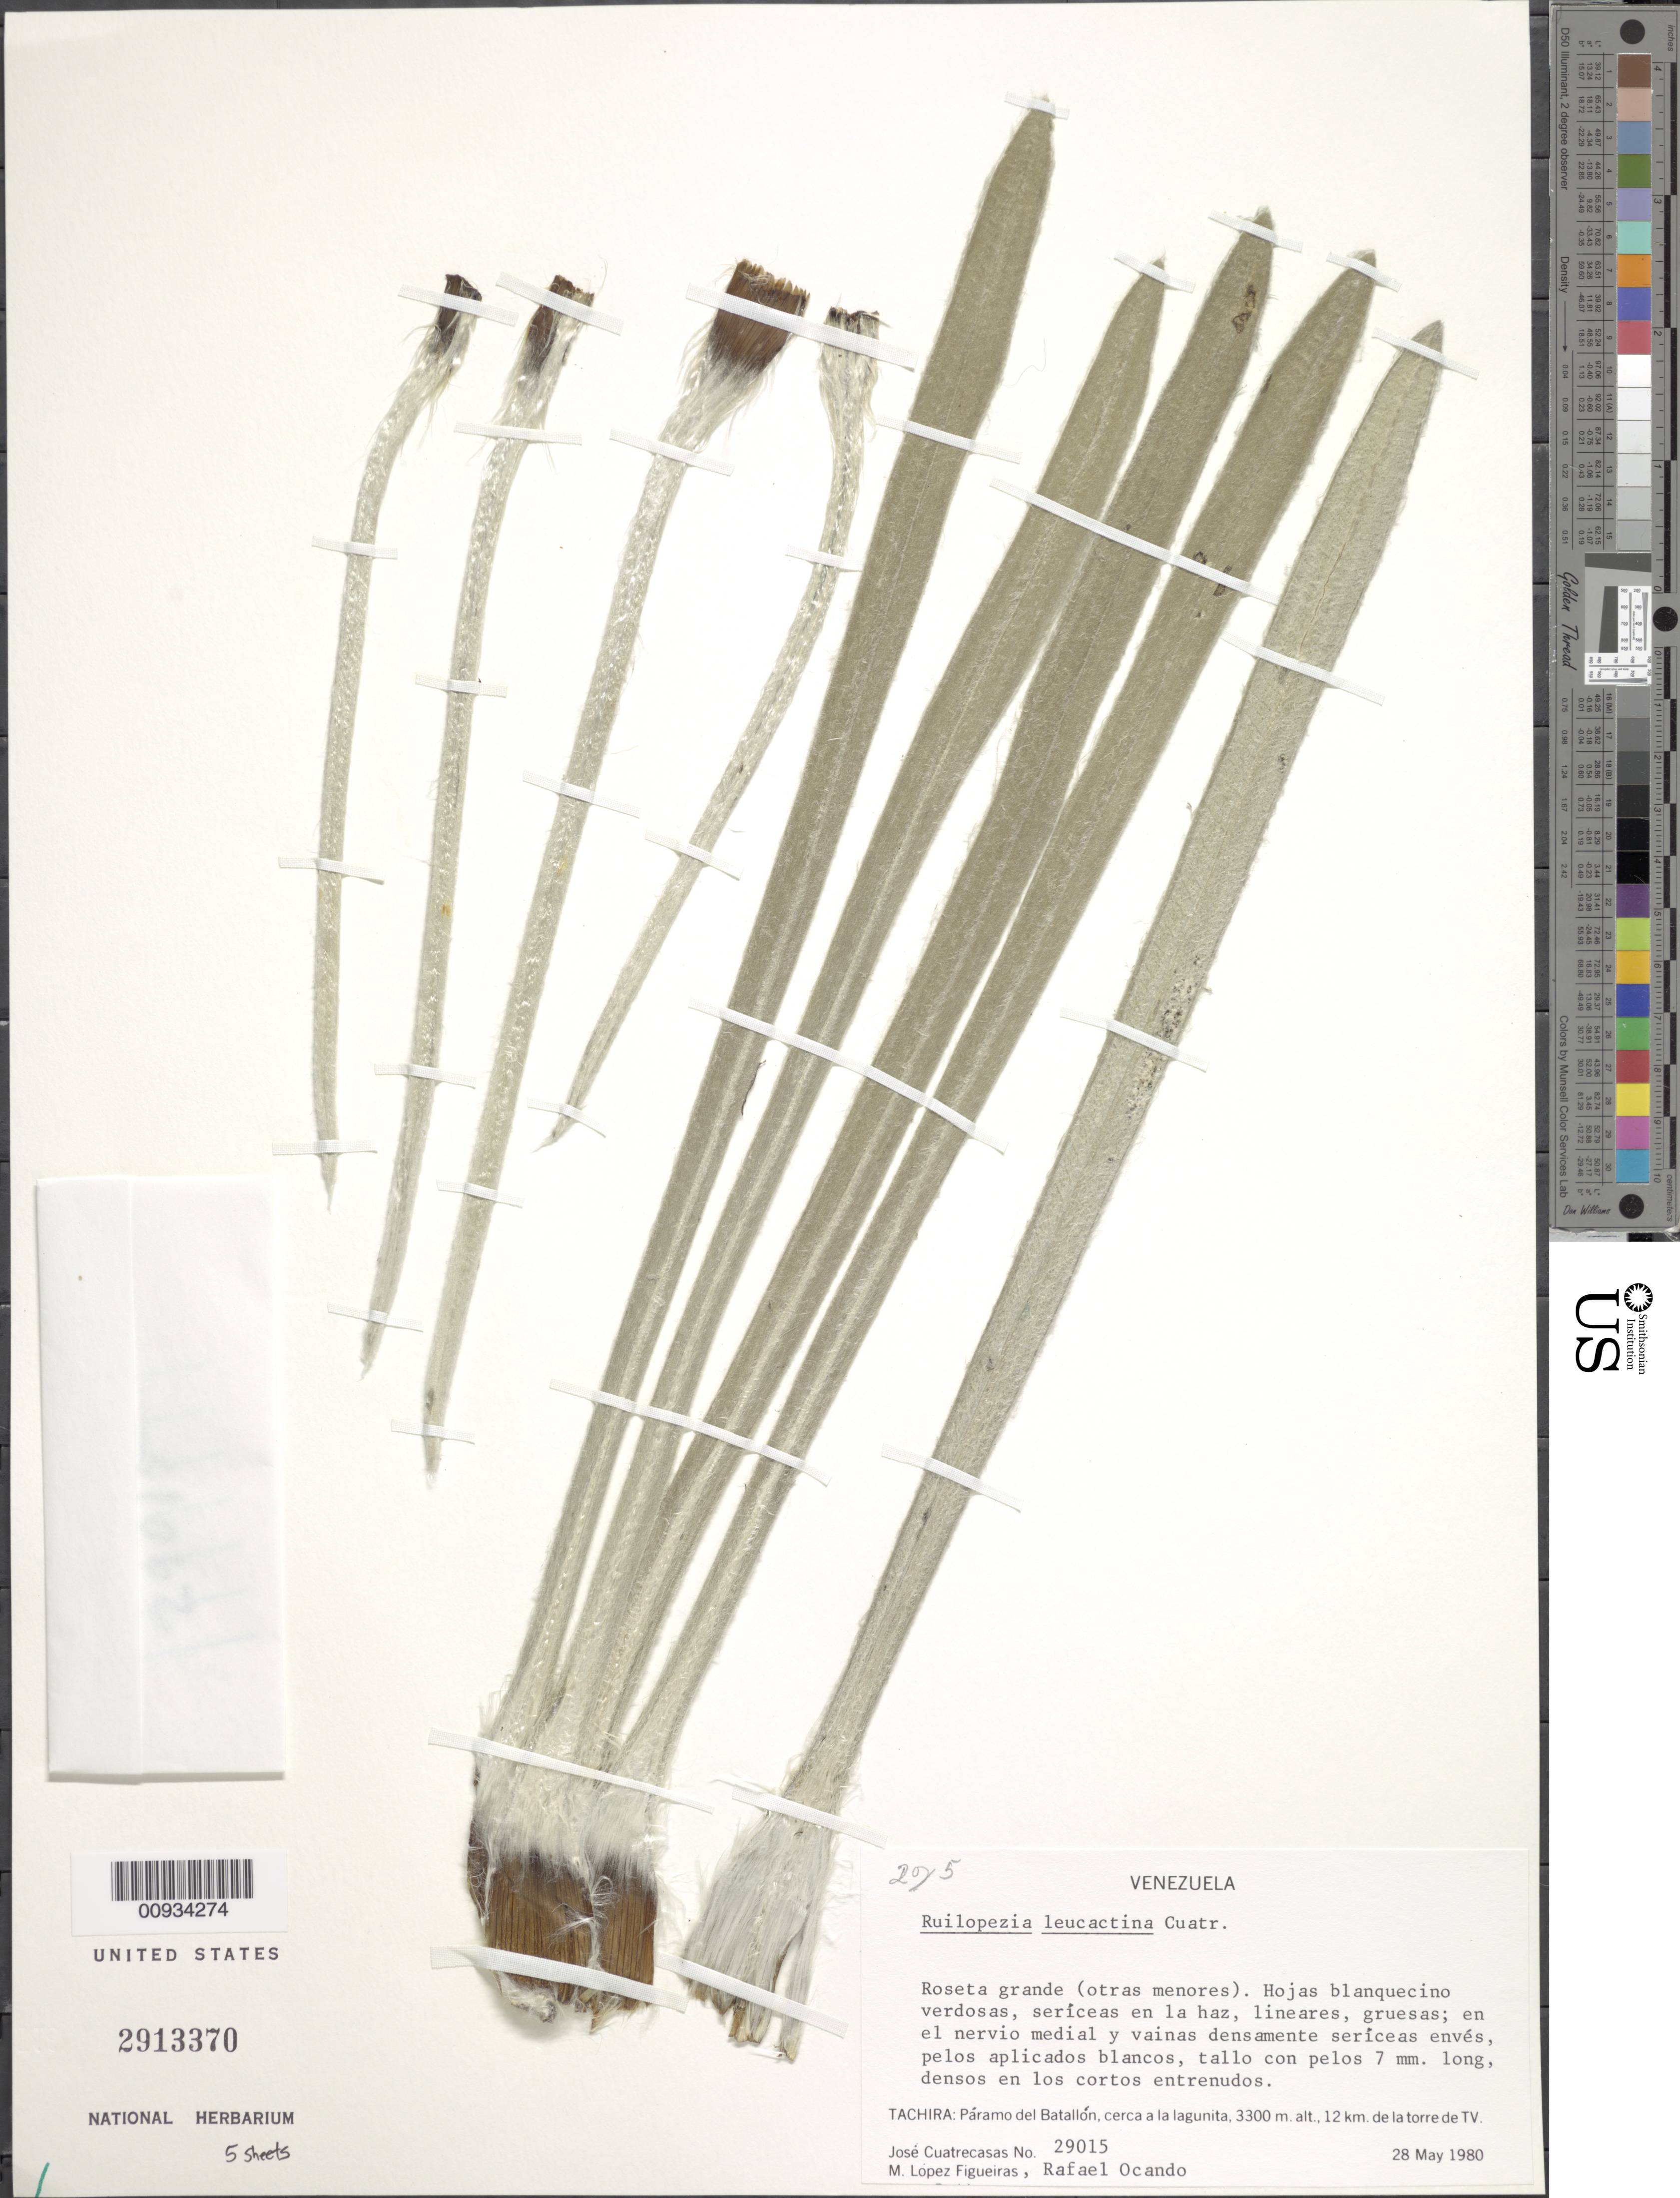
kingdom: Plantae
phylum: Tracheophyta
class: Magnoliopsida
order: Asterales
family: Asteraceae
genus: Ruilopezia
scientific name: Ruilopezia leucactina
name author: (Cuatrec.) Cuatrec.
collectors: J. Cuatrecasas, M. López Figueiras & R. Ocando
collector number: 29015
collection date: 1980-05-28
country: Venezuela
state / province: Tachira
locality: Paramo del Batallon, cerca a la lagunita, 12 km de la torre de TV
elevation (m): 3300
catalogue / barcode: US 2913370